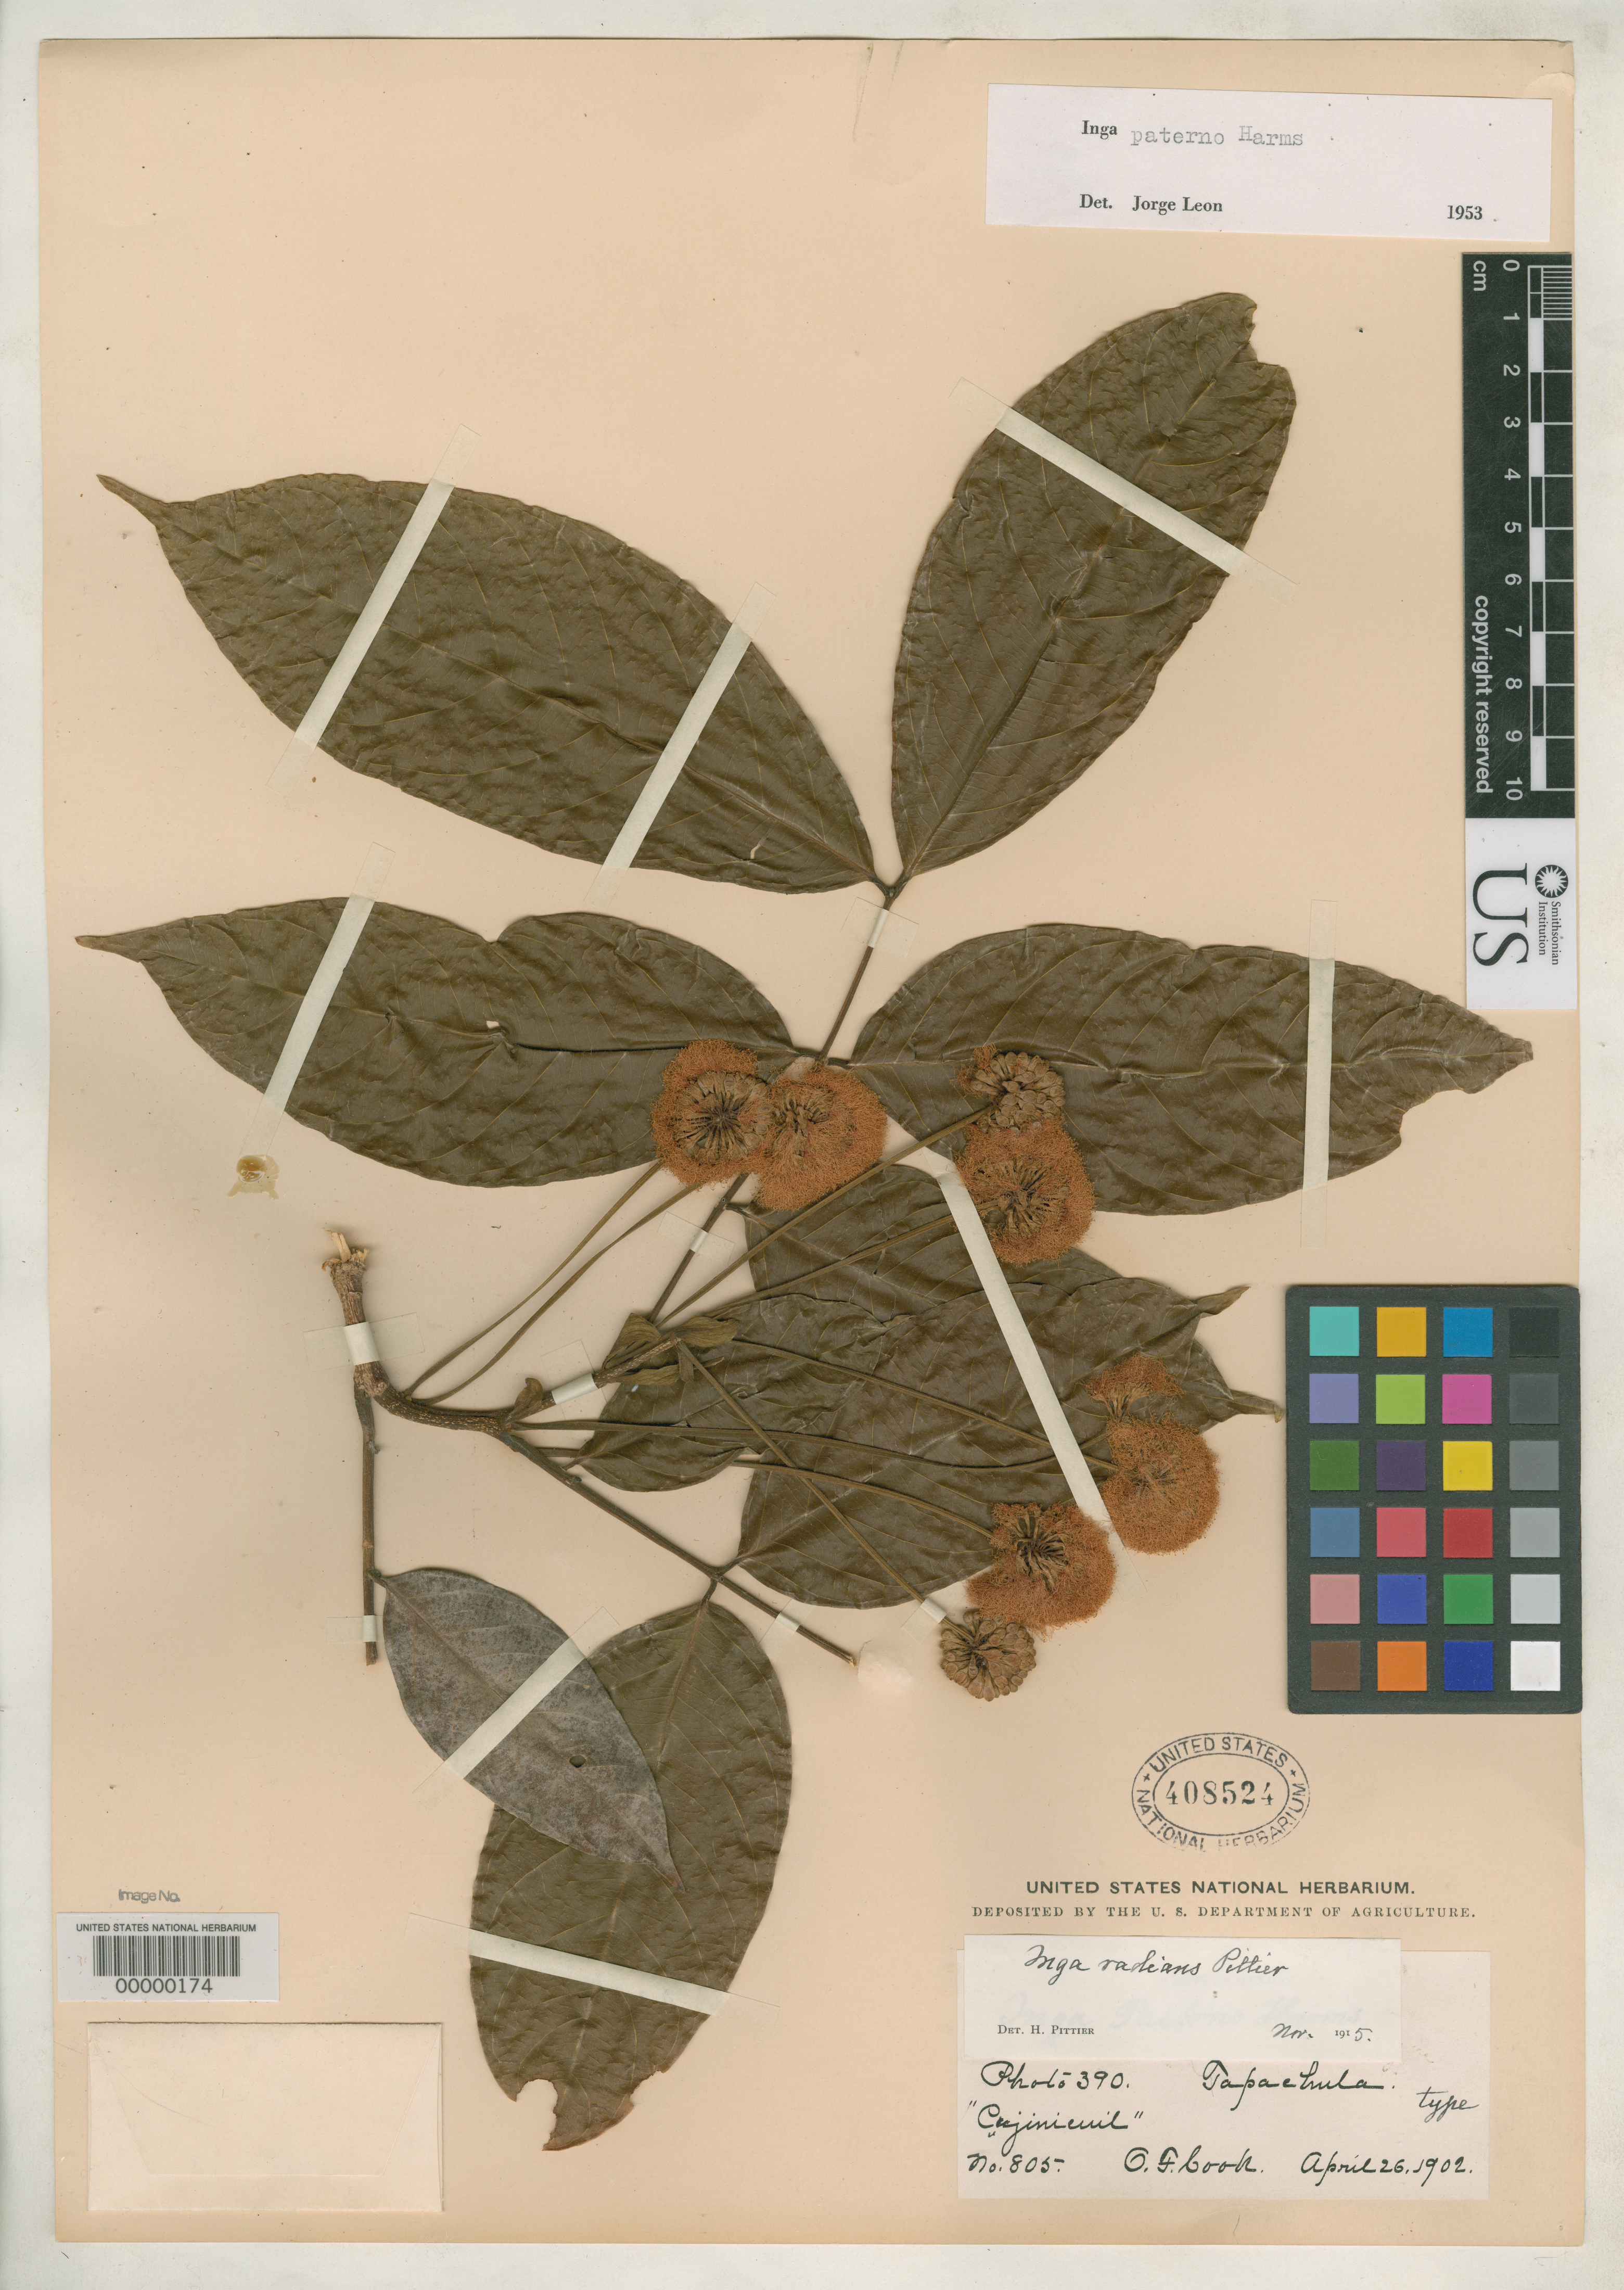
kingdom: Plantae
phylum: Tracheophyta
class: Magnoliopsida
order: Fabales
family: Fabaceae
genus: Inga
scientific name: Inga radians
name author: Pittier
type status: Holotype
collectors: O. F. Cook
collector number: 805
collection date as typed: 26 Apr 1902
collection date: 1902-04-26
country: Mexico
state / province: Chiapas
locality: Tapachula.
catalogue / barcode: US 408524